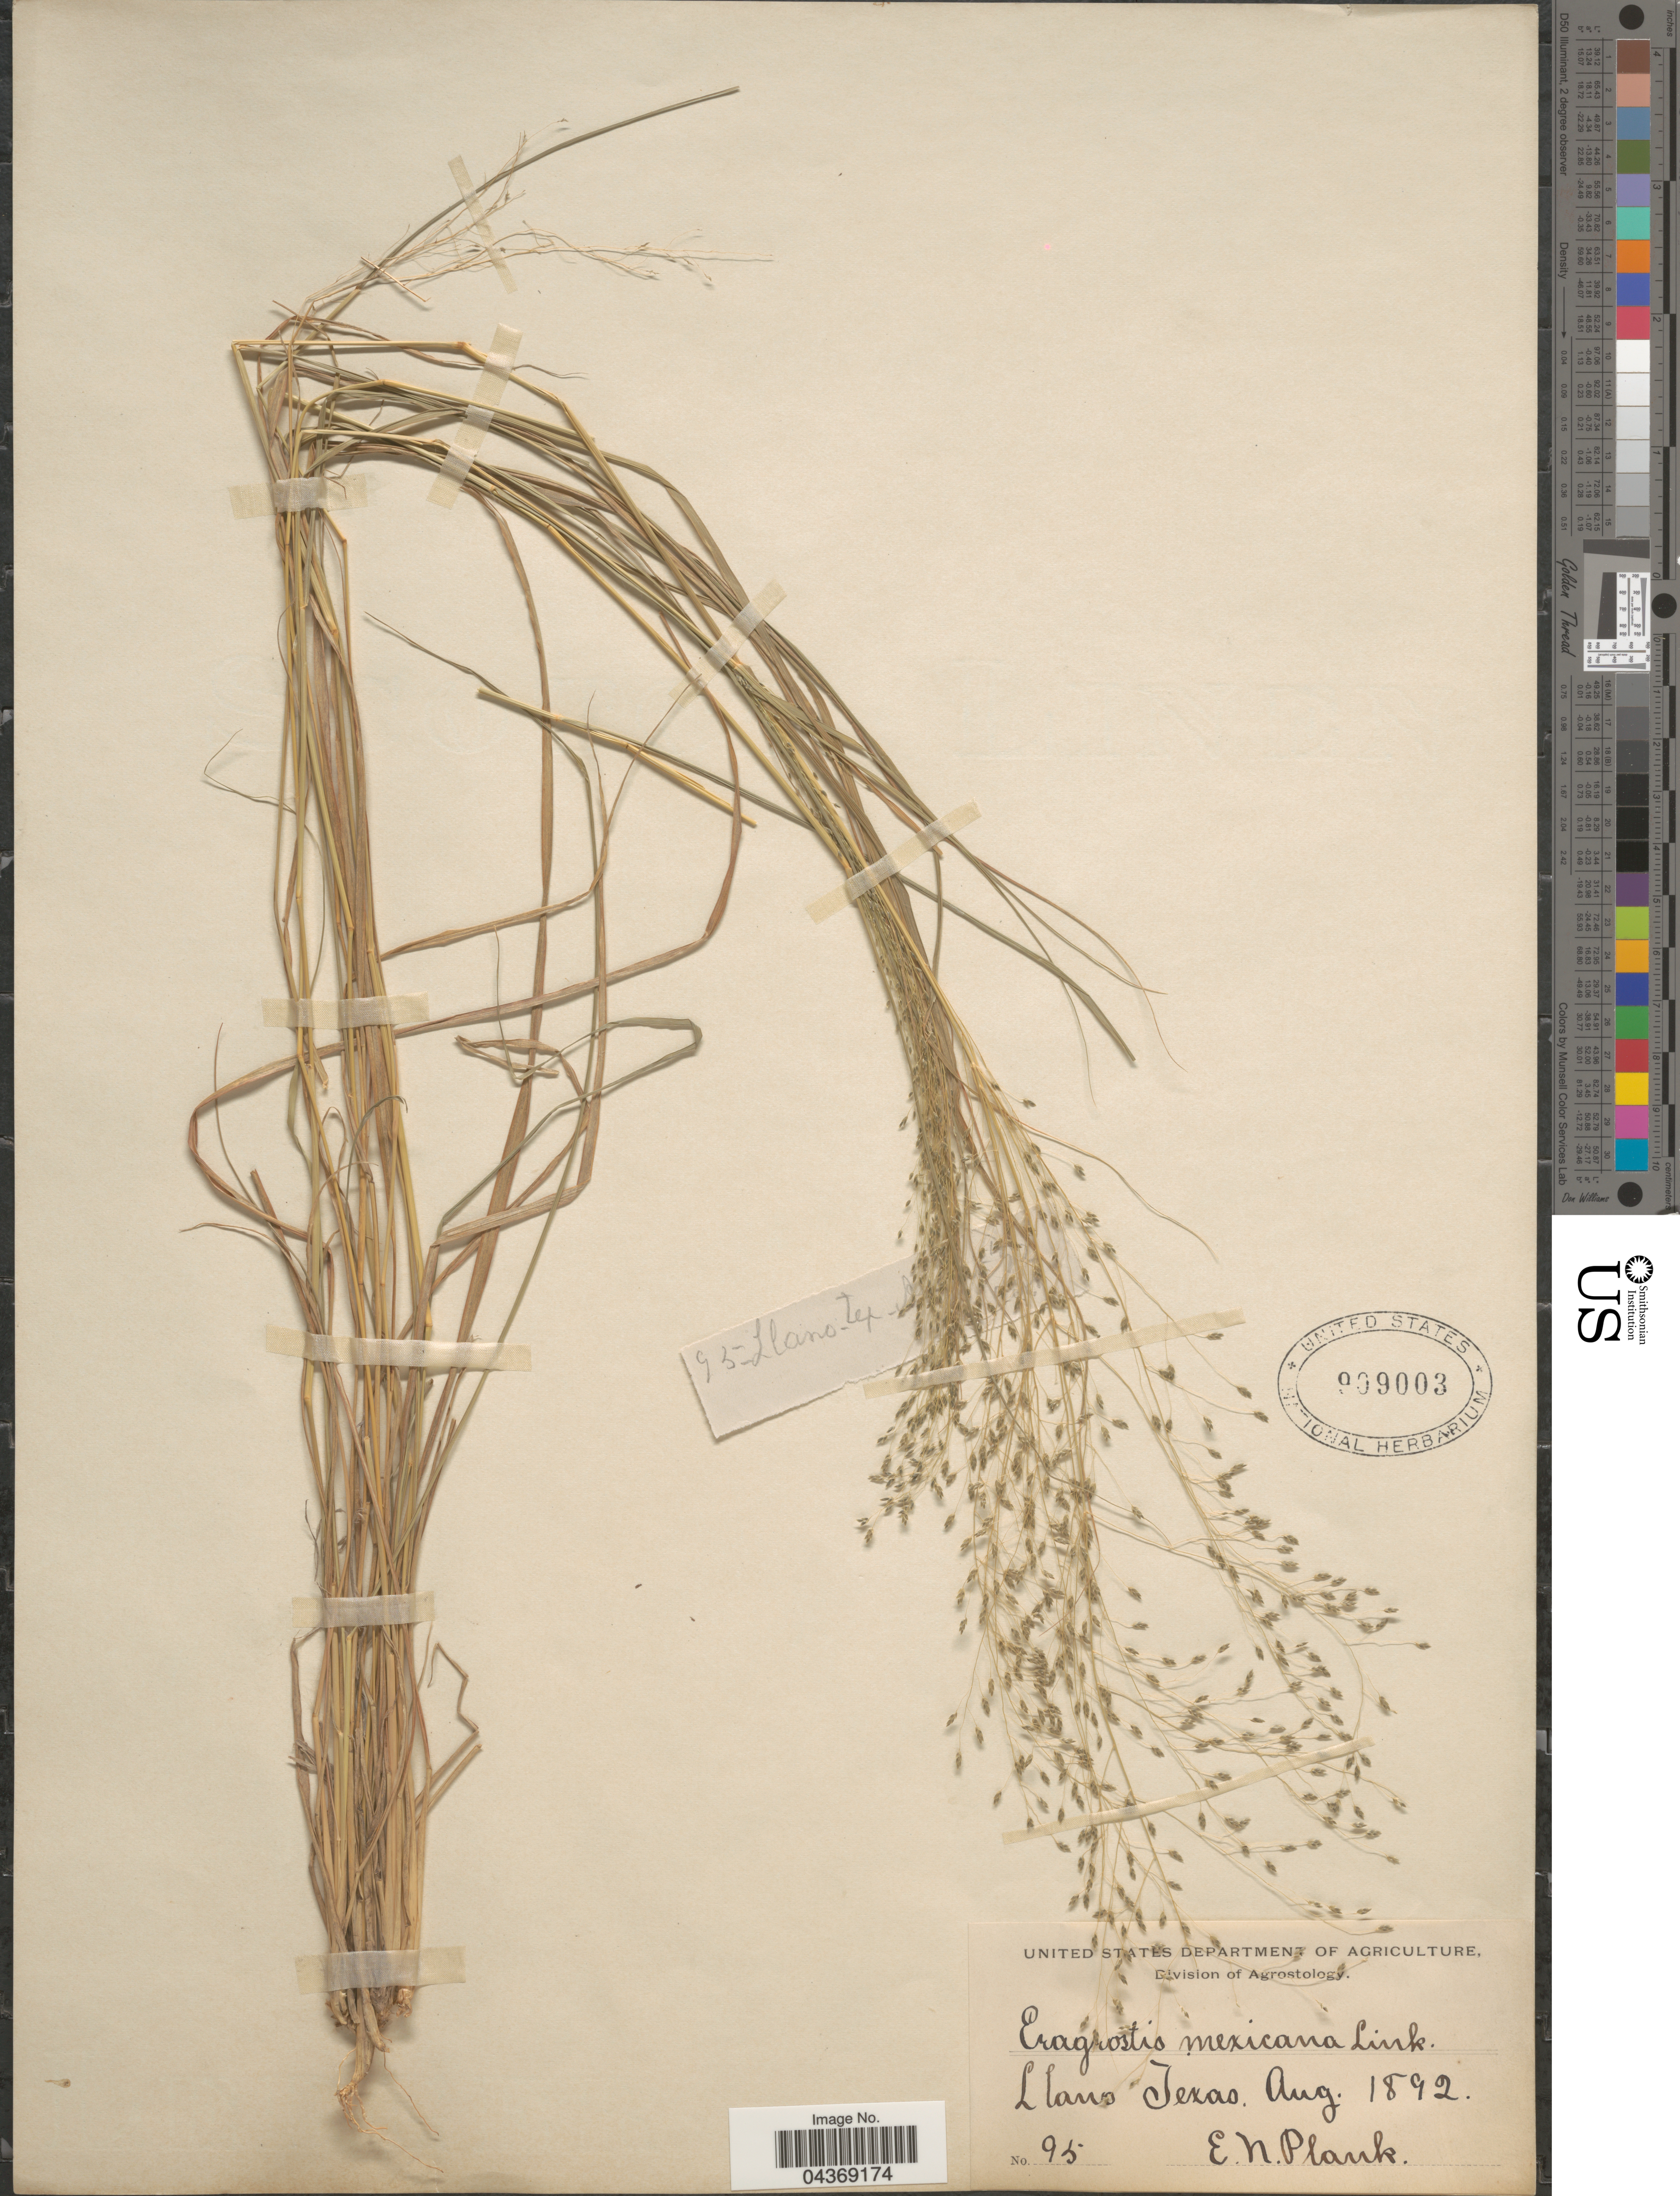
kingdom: Plantae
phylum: Tracheophyta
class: Liliopsida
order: Poales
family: Poaceae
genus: Eragrostis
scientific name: Eragrostis intermedia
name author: Hitchc.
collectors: E. Plank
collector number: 95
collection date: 1892-08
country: United States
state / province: Texas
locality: Llano.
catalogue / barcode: US 909003